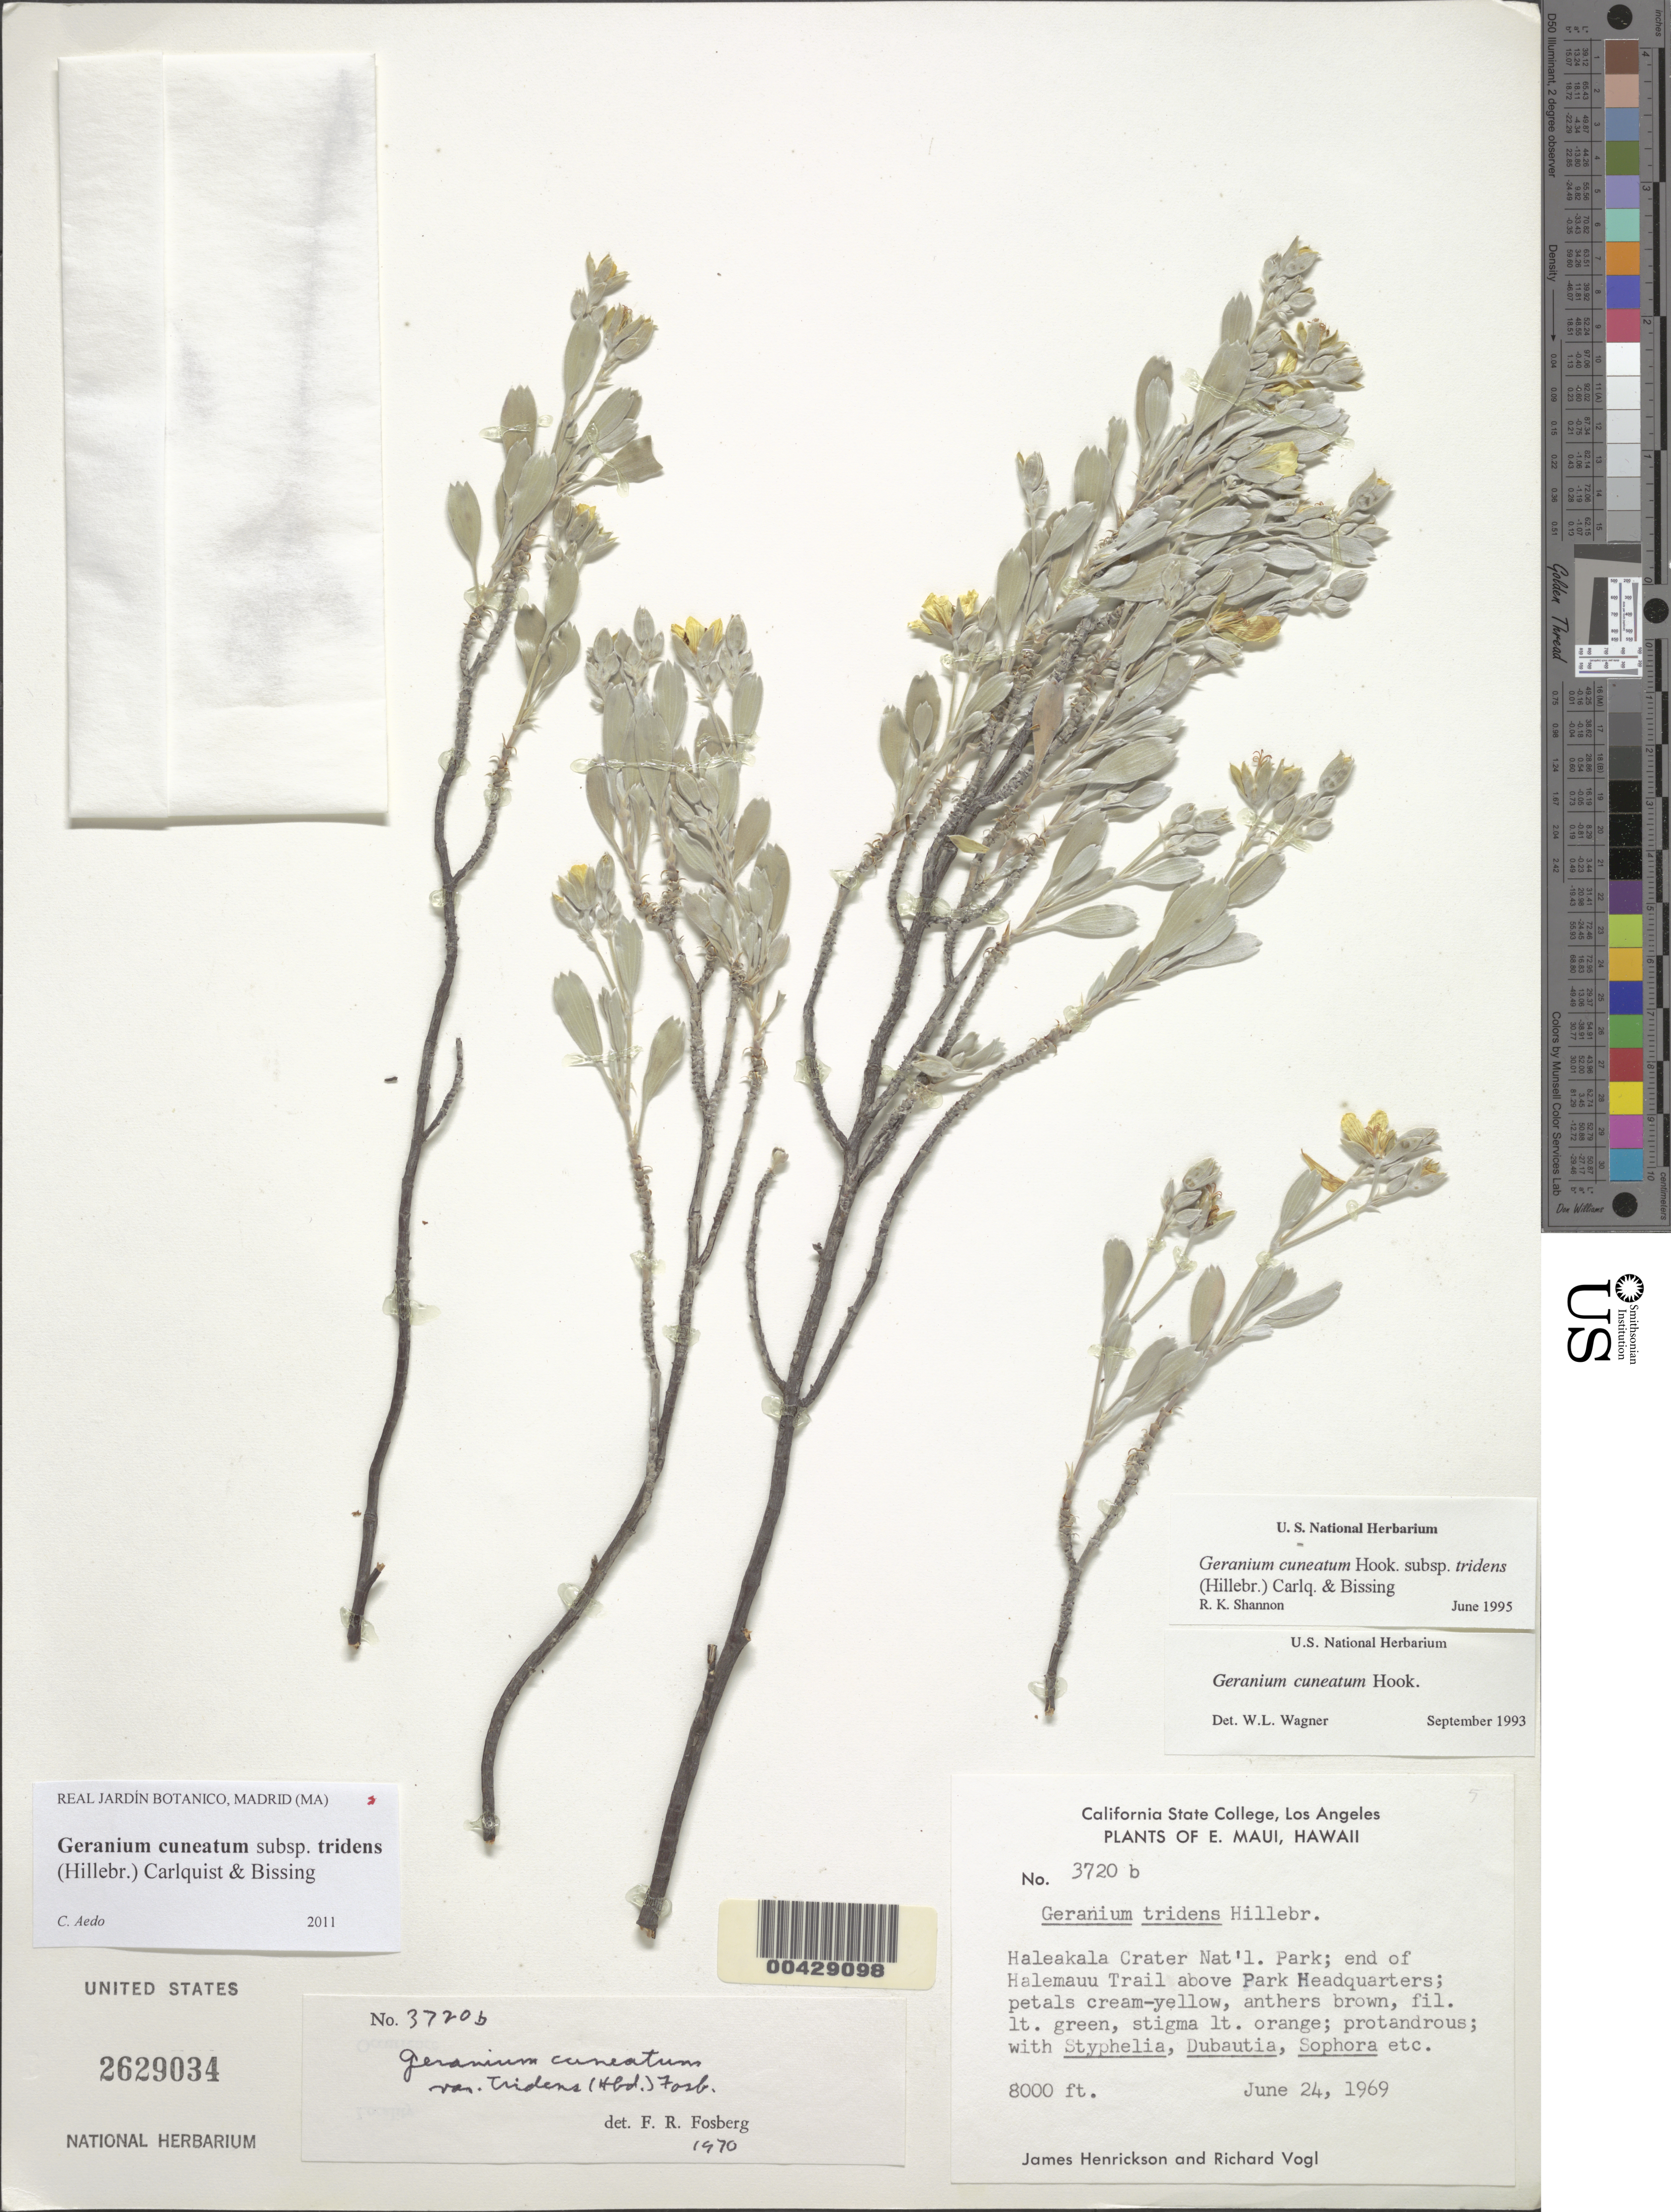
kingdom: Plantae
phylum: Tracheophyta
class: Magnoliopsida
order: Geraniales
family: Geraniaceae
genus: Geranium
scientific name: Geranium cuneatum subsp. tridens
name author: (Hillebr.) Carlquist & Bissing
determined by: Aedo, C.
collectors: J. S. Henrickson & R. Vogl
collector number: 3720b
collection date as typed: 24 Jun 1969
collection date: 1969-06-24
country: United States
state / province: Hawaii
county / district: Maui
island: Maui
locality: Haleakala Crater National Park; end Halemauu Trail above Park Headquarters, East Maui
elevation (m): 2438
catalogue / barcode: US 2629034